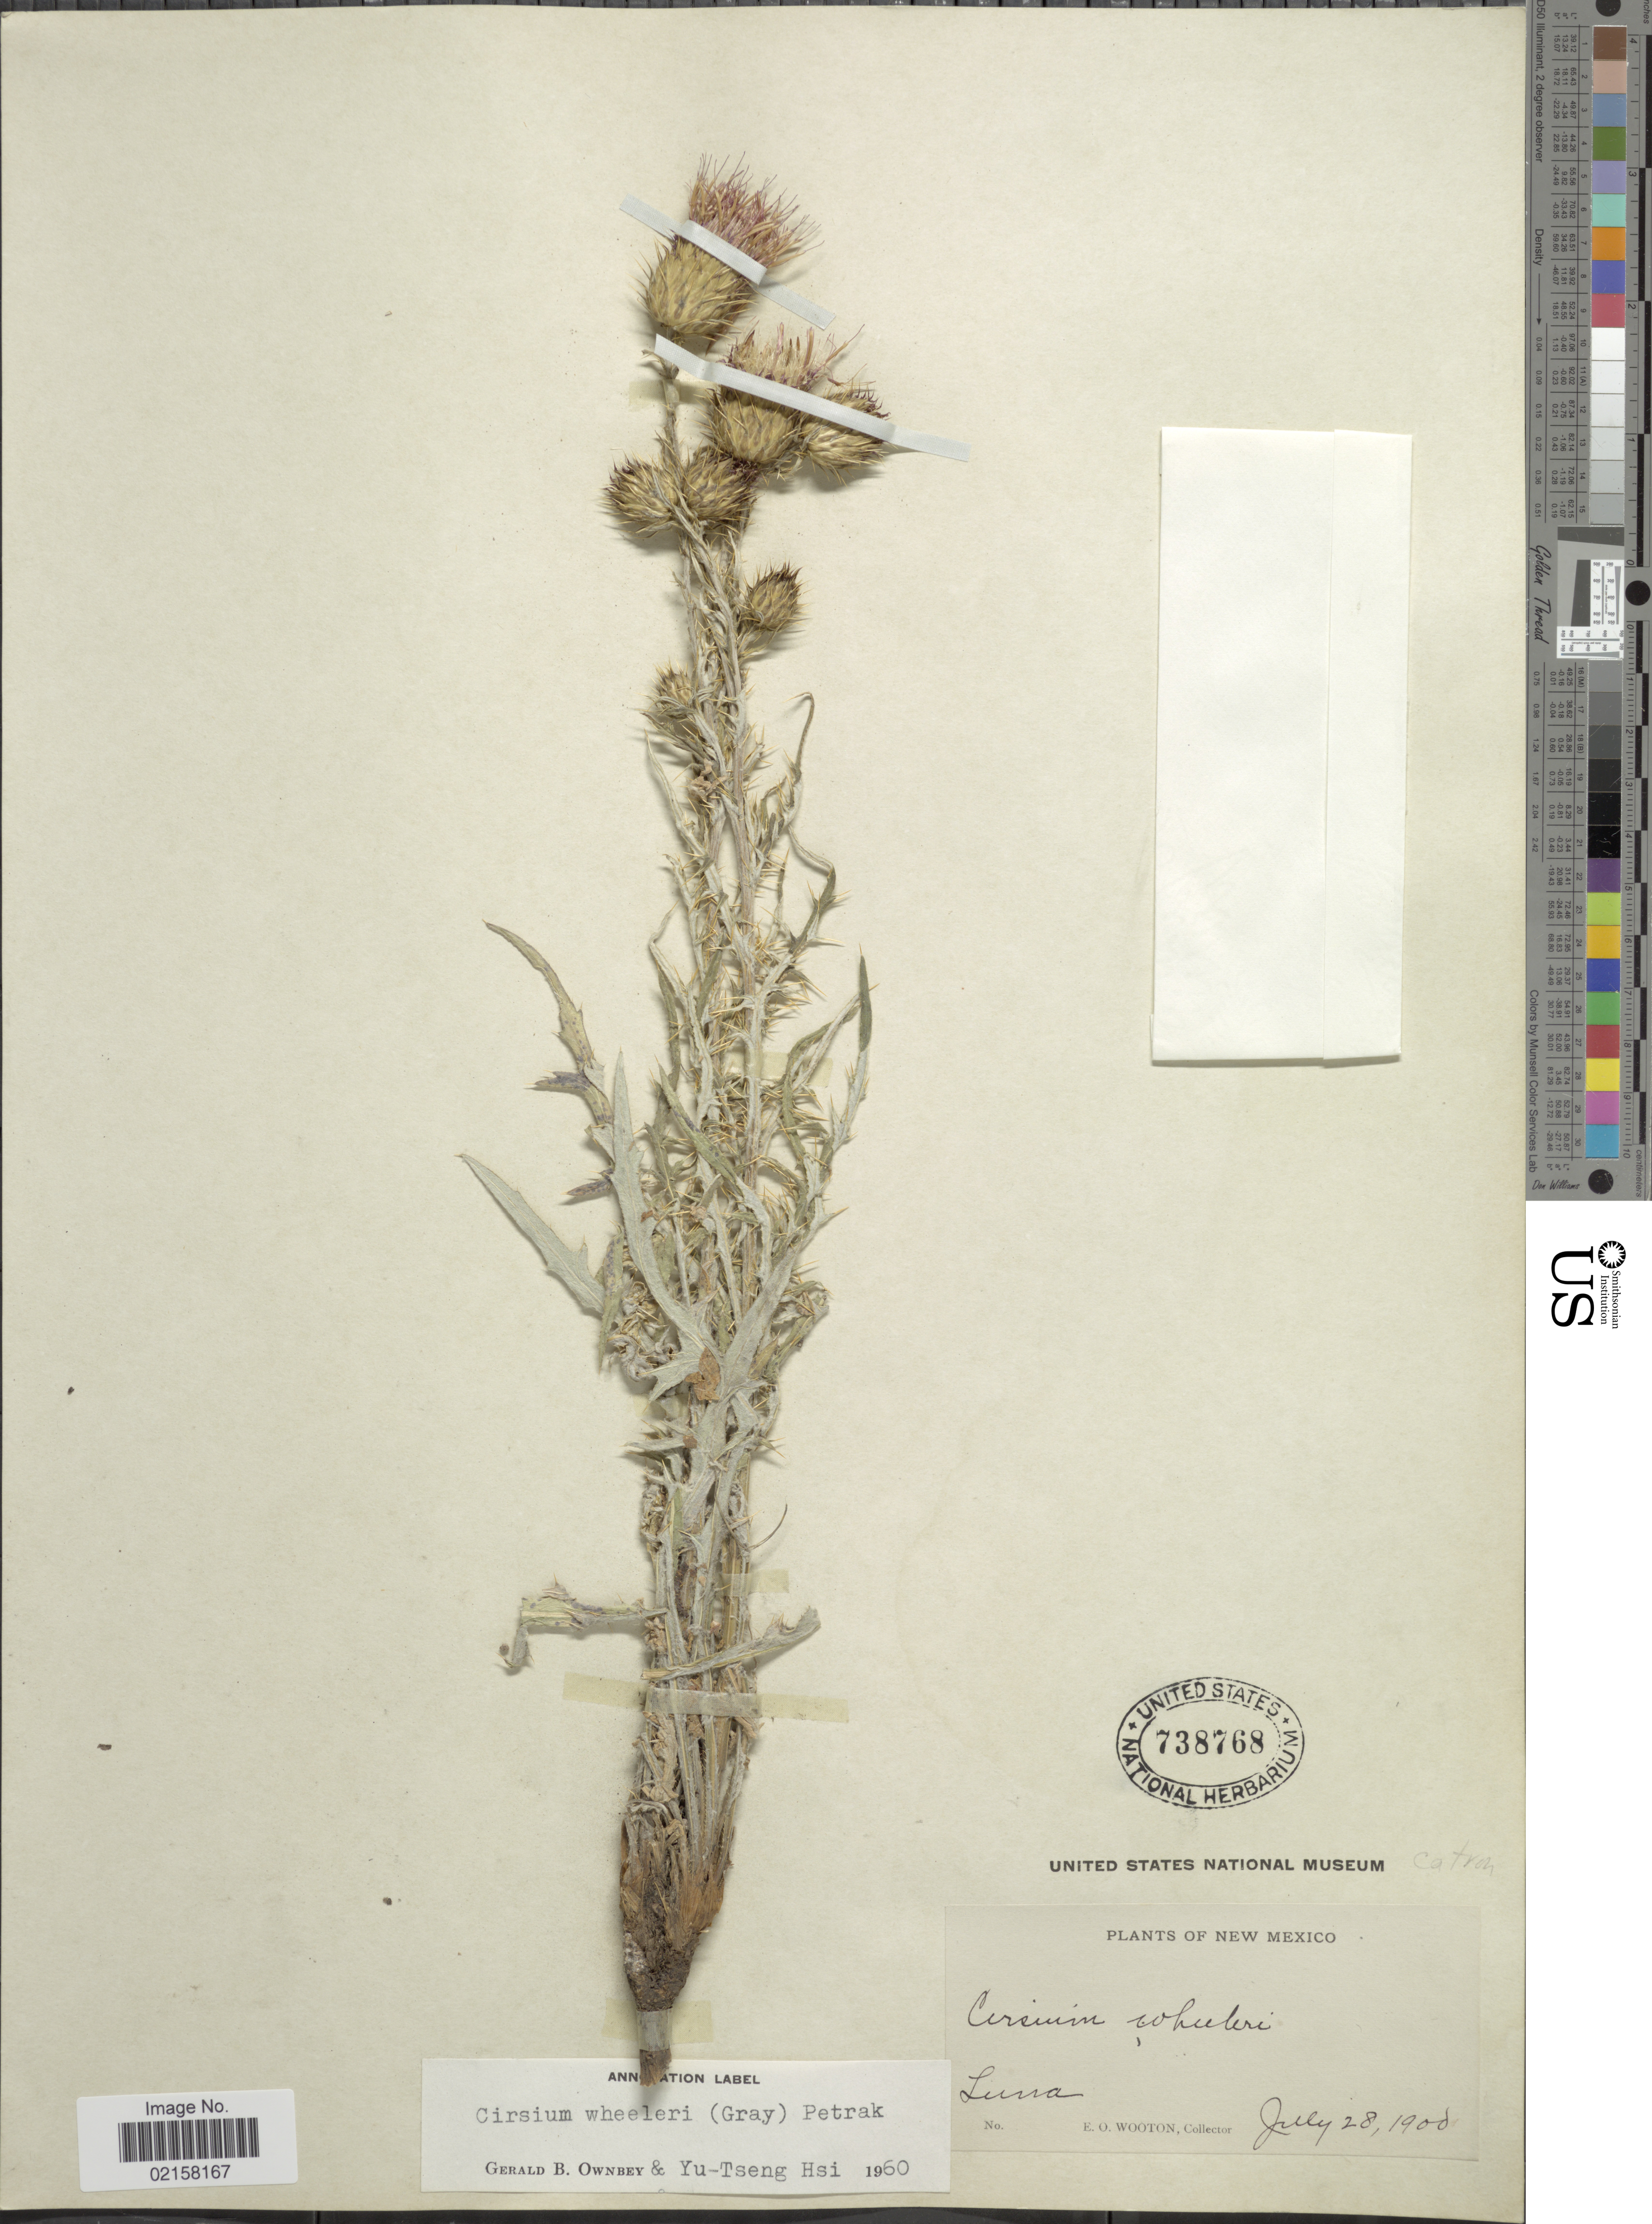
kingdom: Plantae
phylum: Tracheophyta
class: Magnoliopsida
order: Asterales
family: Asteraceae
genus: Cirsium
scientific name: Cirsium wheeleri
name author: (A. Gray) Petr.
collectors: E. O. Wooton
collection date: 1900-07-28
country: United States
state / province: New Mexico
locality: Luna.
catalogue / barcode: US 73868